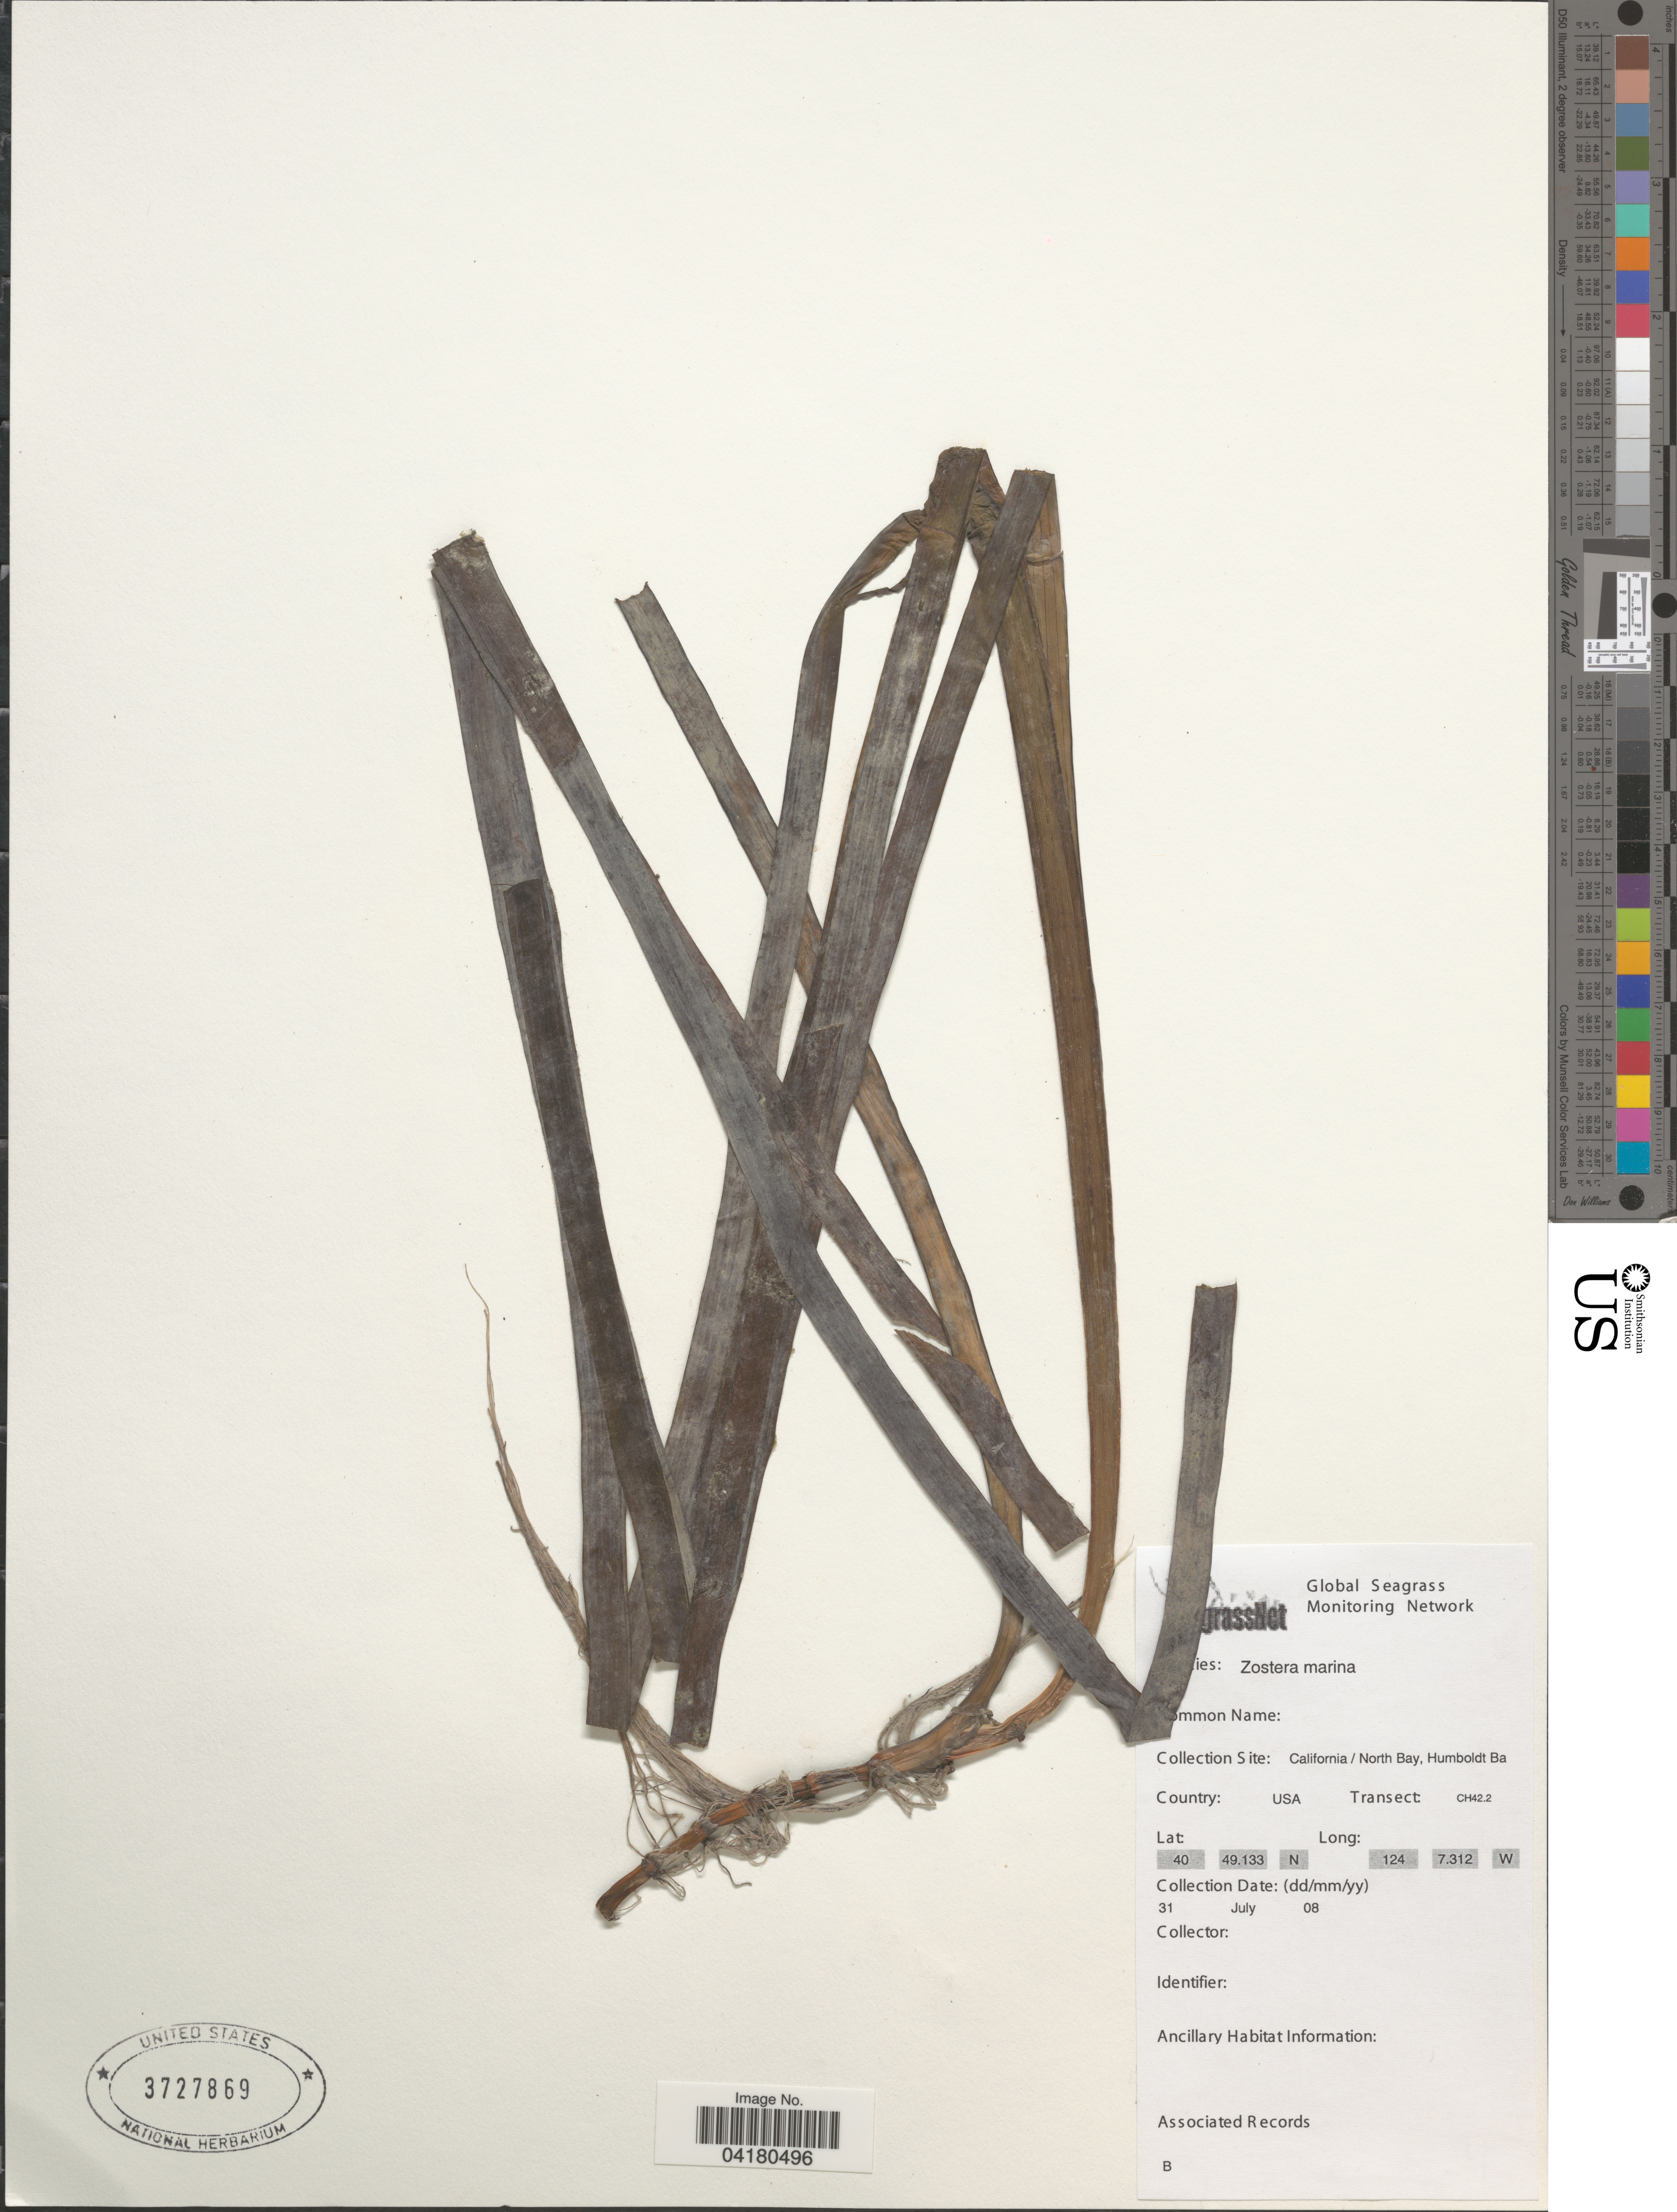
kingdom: Plantae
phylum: Tracheophyta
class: Liliopsida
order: Alismatales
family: Zosteraceae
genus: Zostera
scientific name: Zostera marina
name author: L.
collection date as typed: Transcribed d/m/y: 31/7/8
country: United States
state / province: California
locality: Collection Site: California / North Bay, Humboldt Ba. Transect: CH42.2.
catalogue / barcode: US 3727869